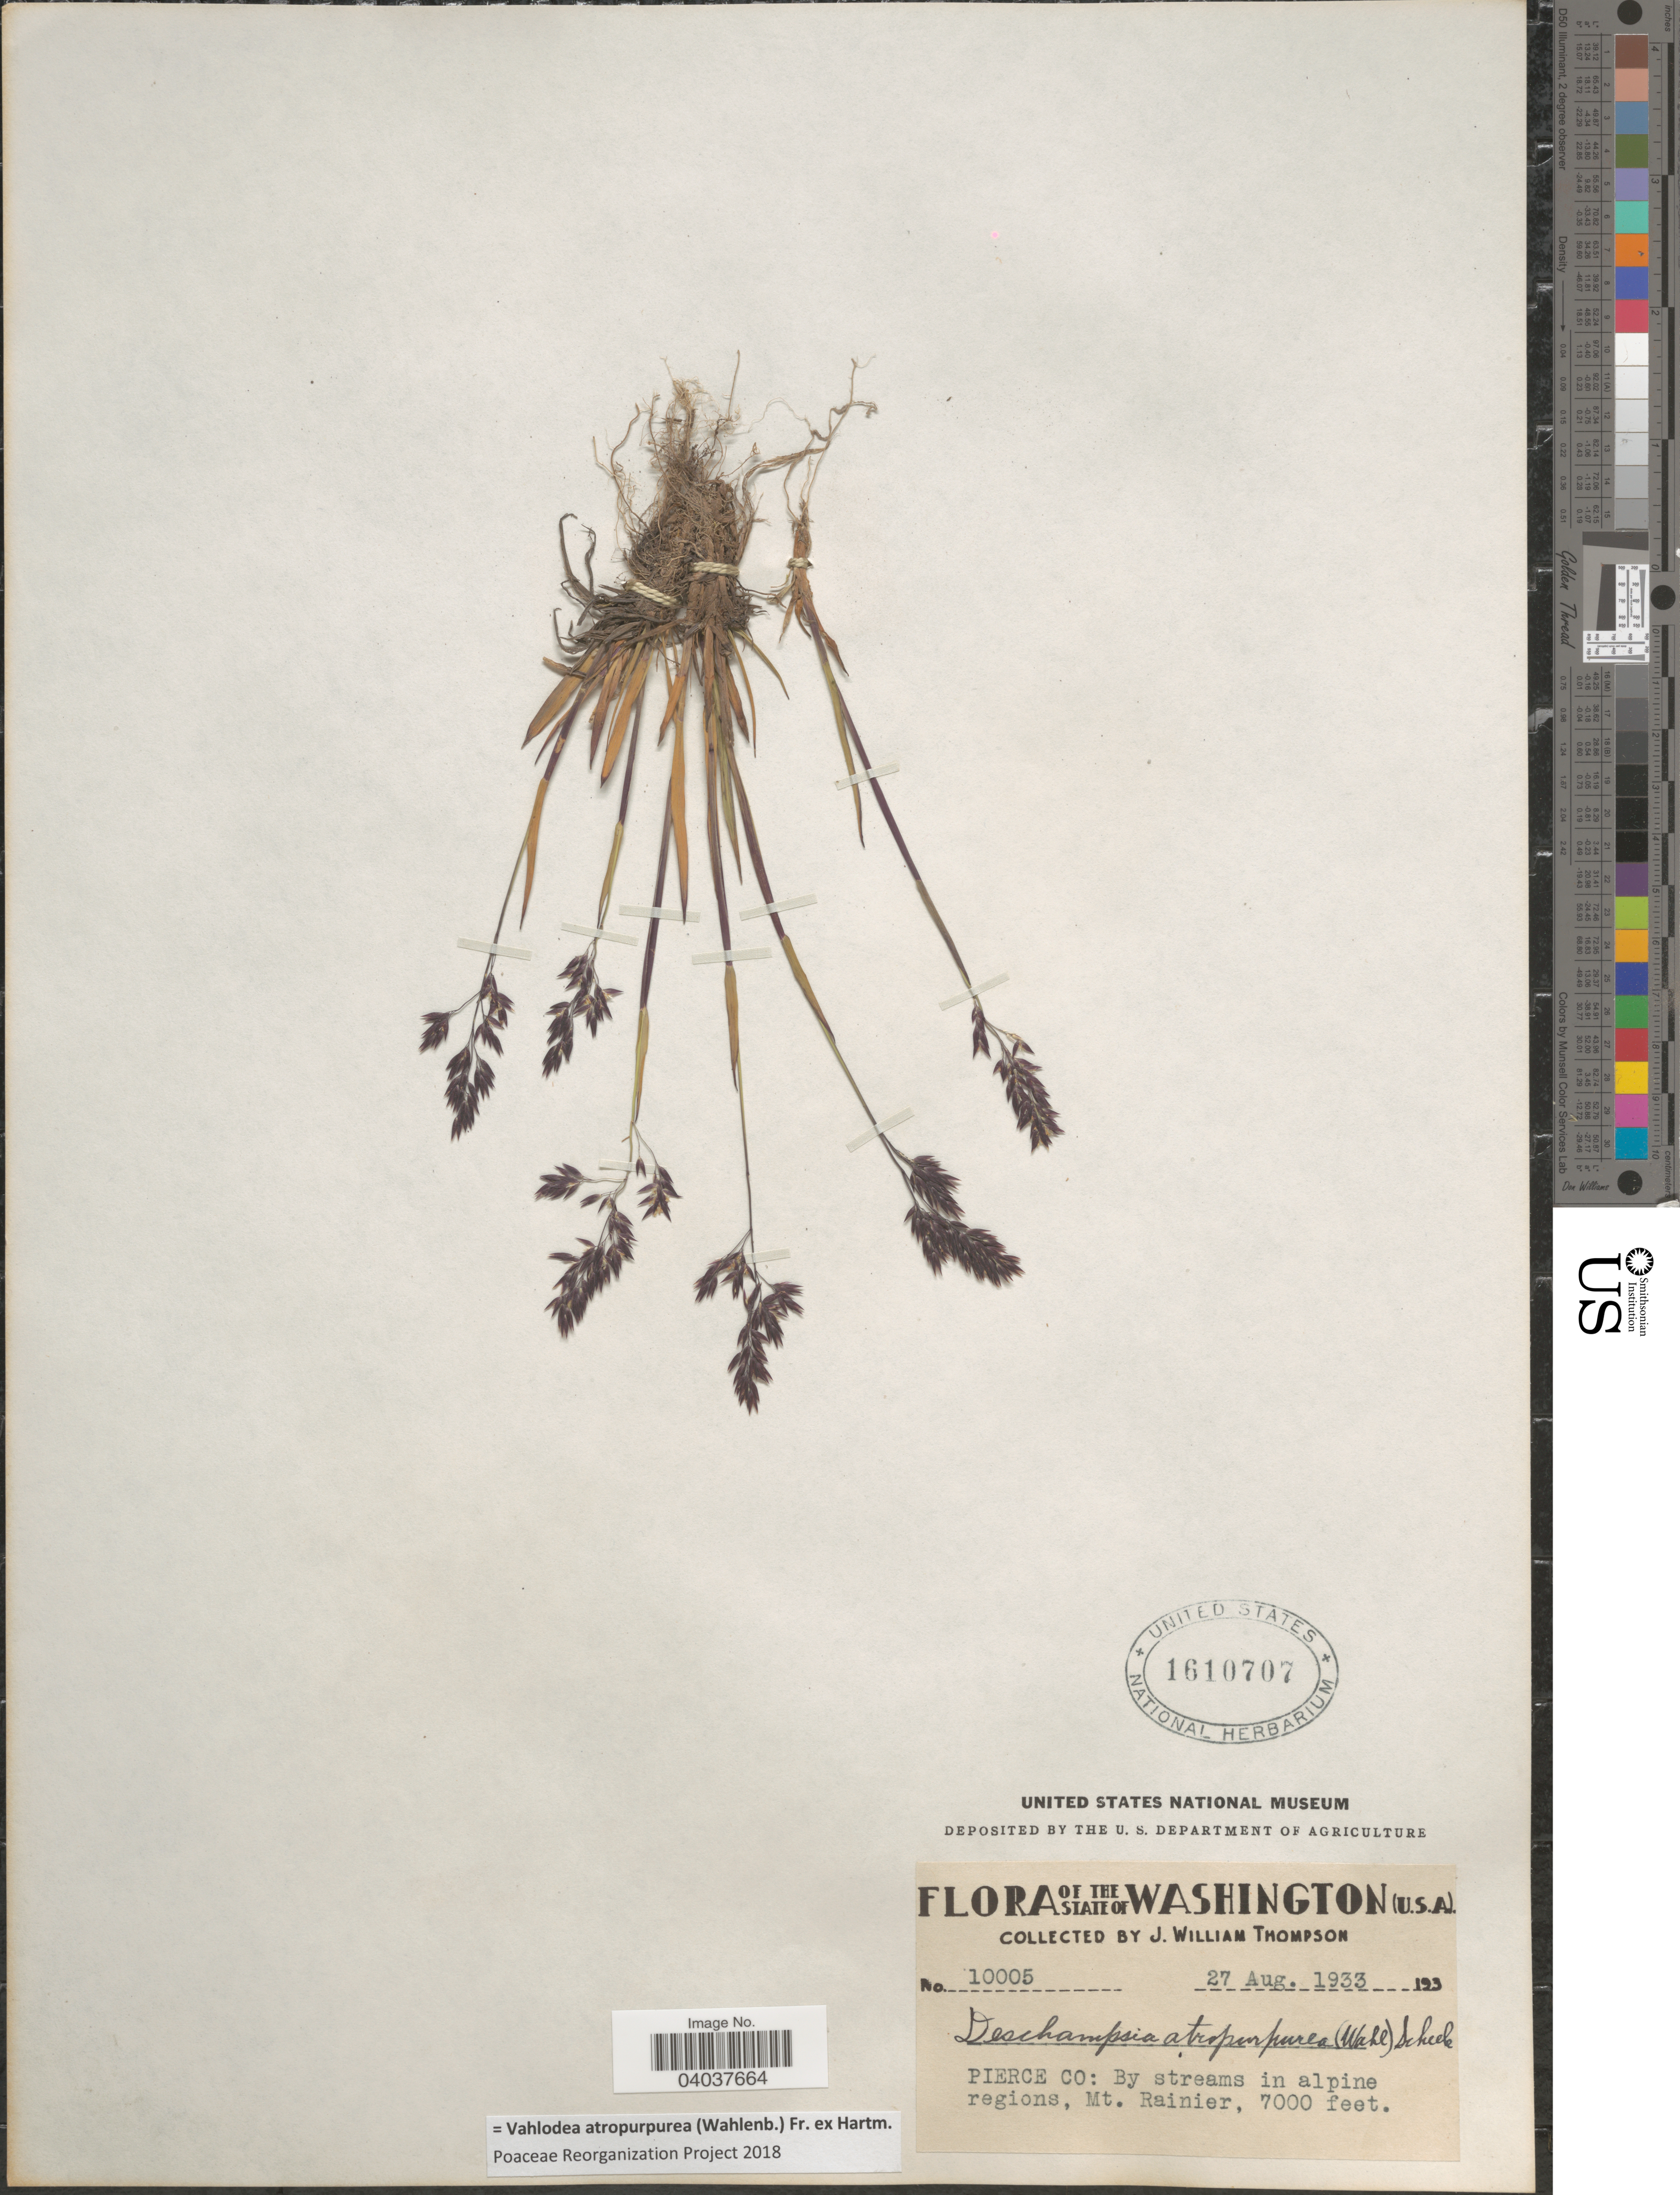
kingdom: Plantae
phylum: Tracheophyta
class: Liliopsida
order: Poales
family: Poaceae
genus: Vahlodea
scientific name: Vahlodea atropurpurea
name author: (Wahlenb.) Fr. ex Hartm.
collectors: J. W. Thompson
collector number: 10005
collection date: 1933-08-27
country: United States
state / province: Washington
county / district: Pierce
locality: Pierce Co: Mt. Rainier.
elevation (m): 2134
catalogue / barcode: US 1610707